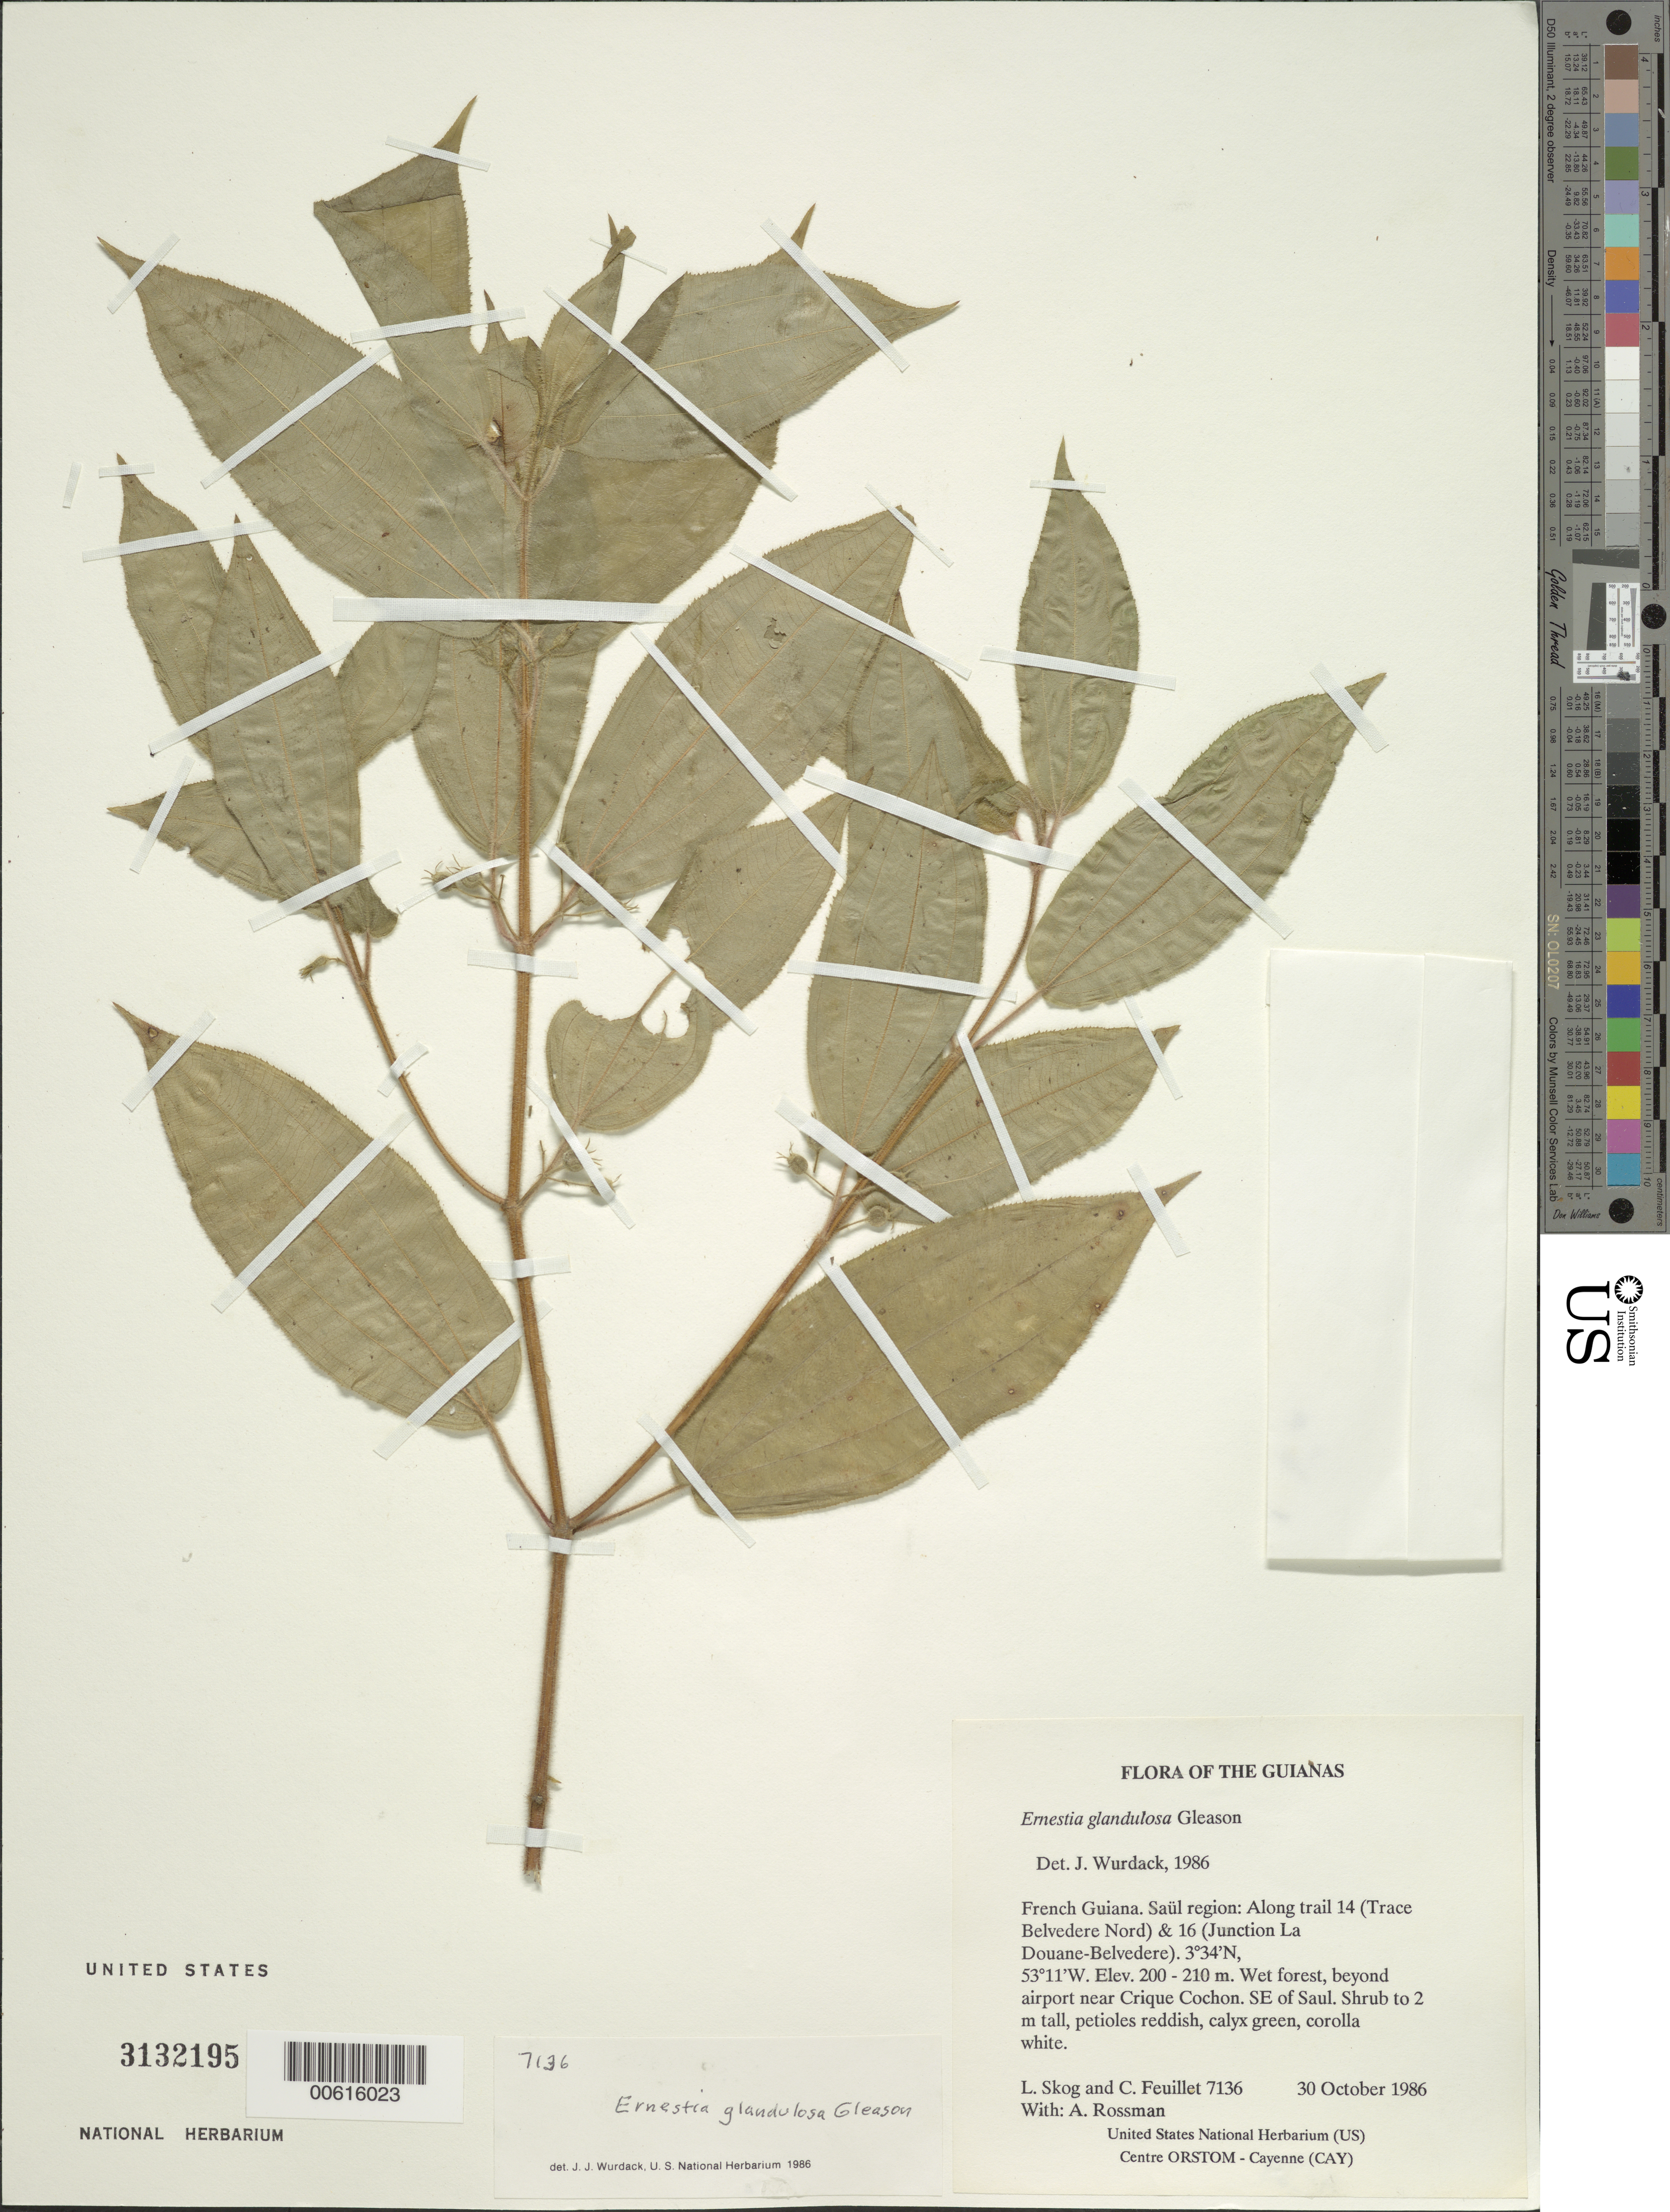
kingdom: Plantae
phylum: Tracheophyta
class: Magnoliopsida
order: Myrtales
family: Melastomataceae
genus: Pseudoernestia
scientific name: Pseudoernestia glandulosa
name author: (Gleason) M.J. Rocha & P.J.F. Guim.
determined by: Nunes da Silva, Diego, (RB), Jardim Botanico do Rio de Janeiro - Herbario (BRAZIL)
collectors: L. E. Skog, C. Feuillet & A. Rossman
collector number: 7136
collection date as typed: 30 October 1986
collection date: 1986-10-30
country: French Guiana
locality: SE of Saül along trail 14 (Trace Belvedere Nord) & 16 (Junction La Douane-Belvedere)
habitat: Wet forest, beyond airport near Crique Cochon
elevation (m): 200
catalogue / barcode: US 3132195